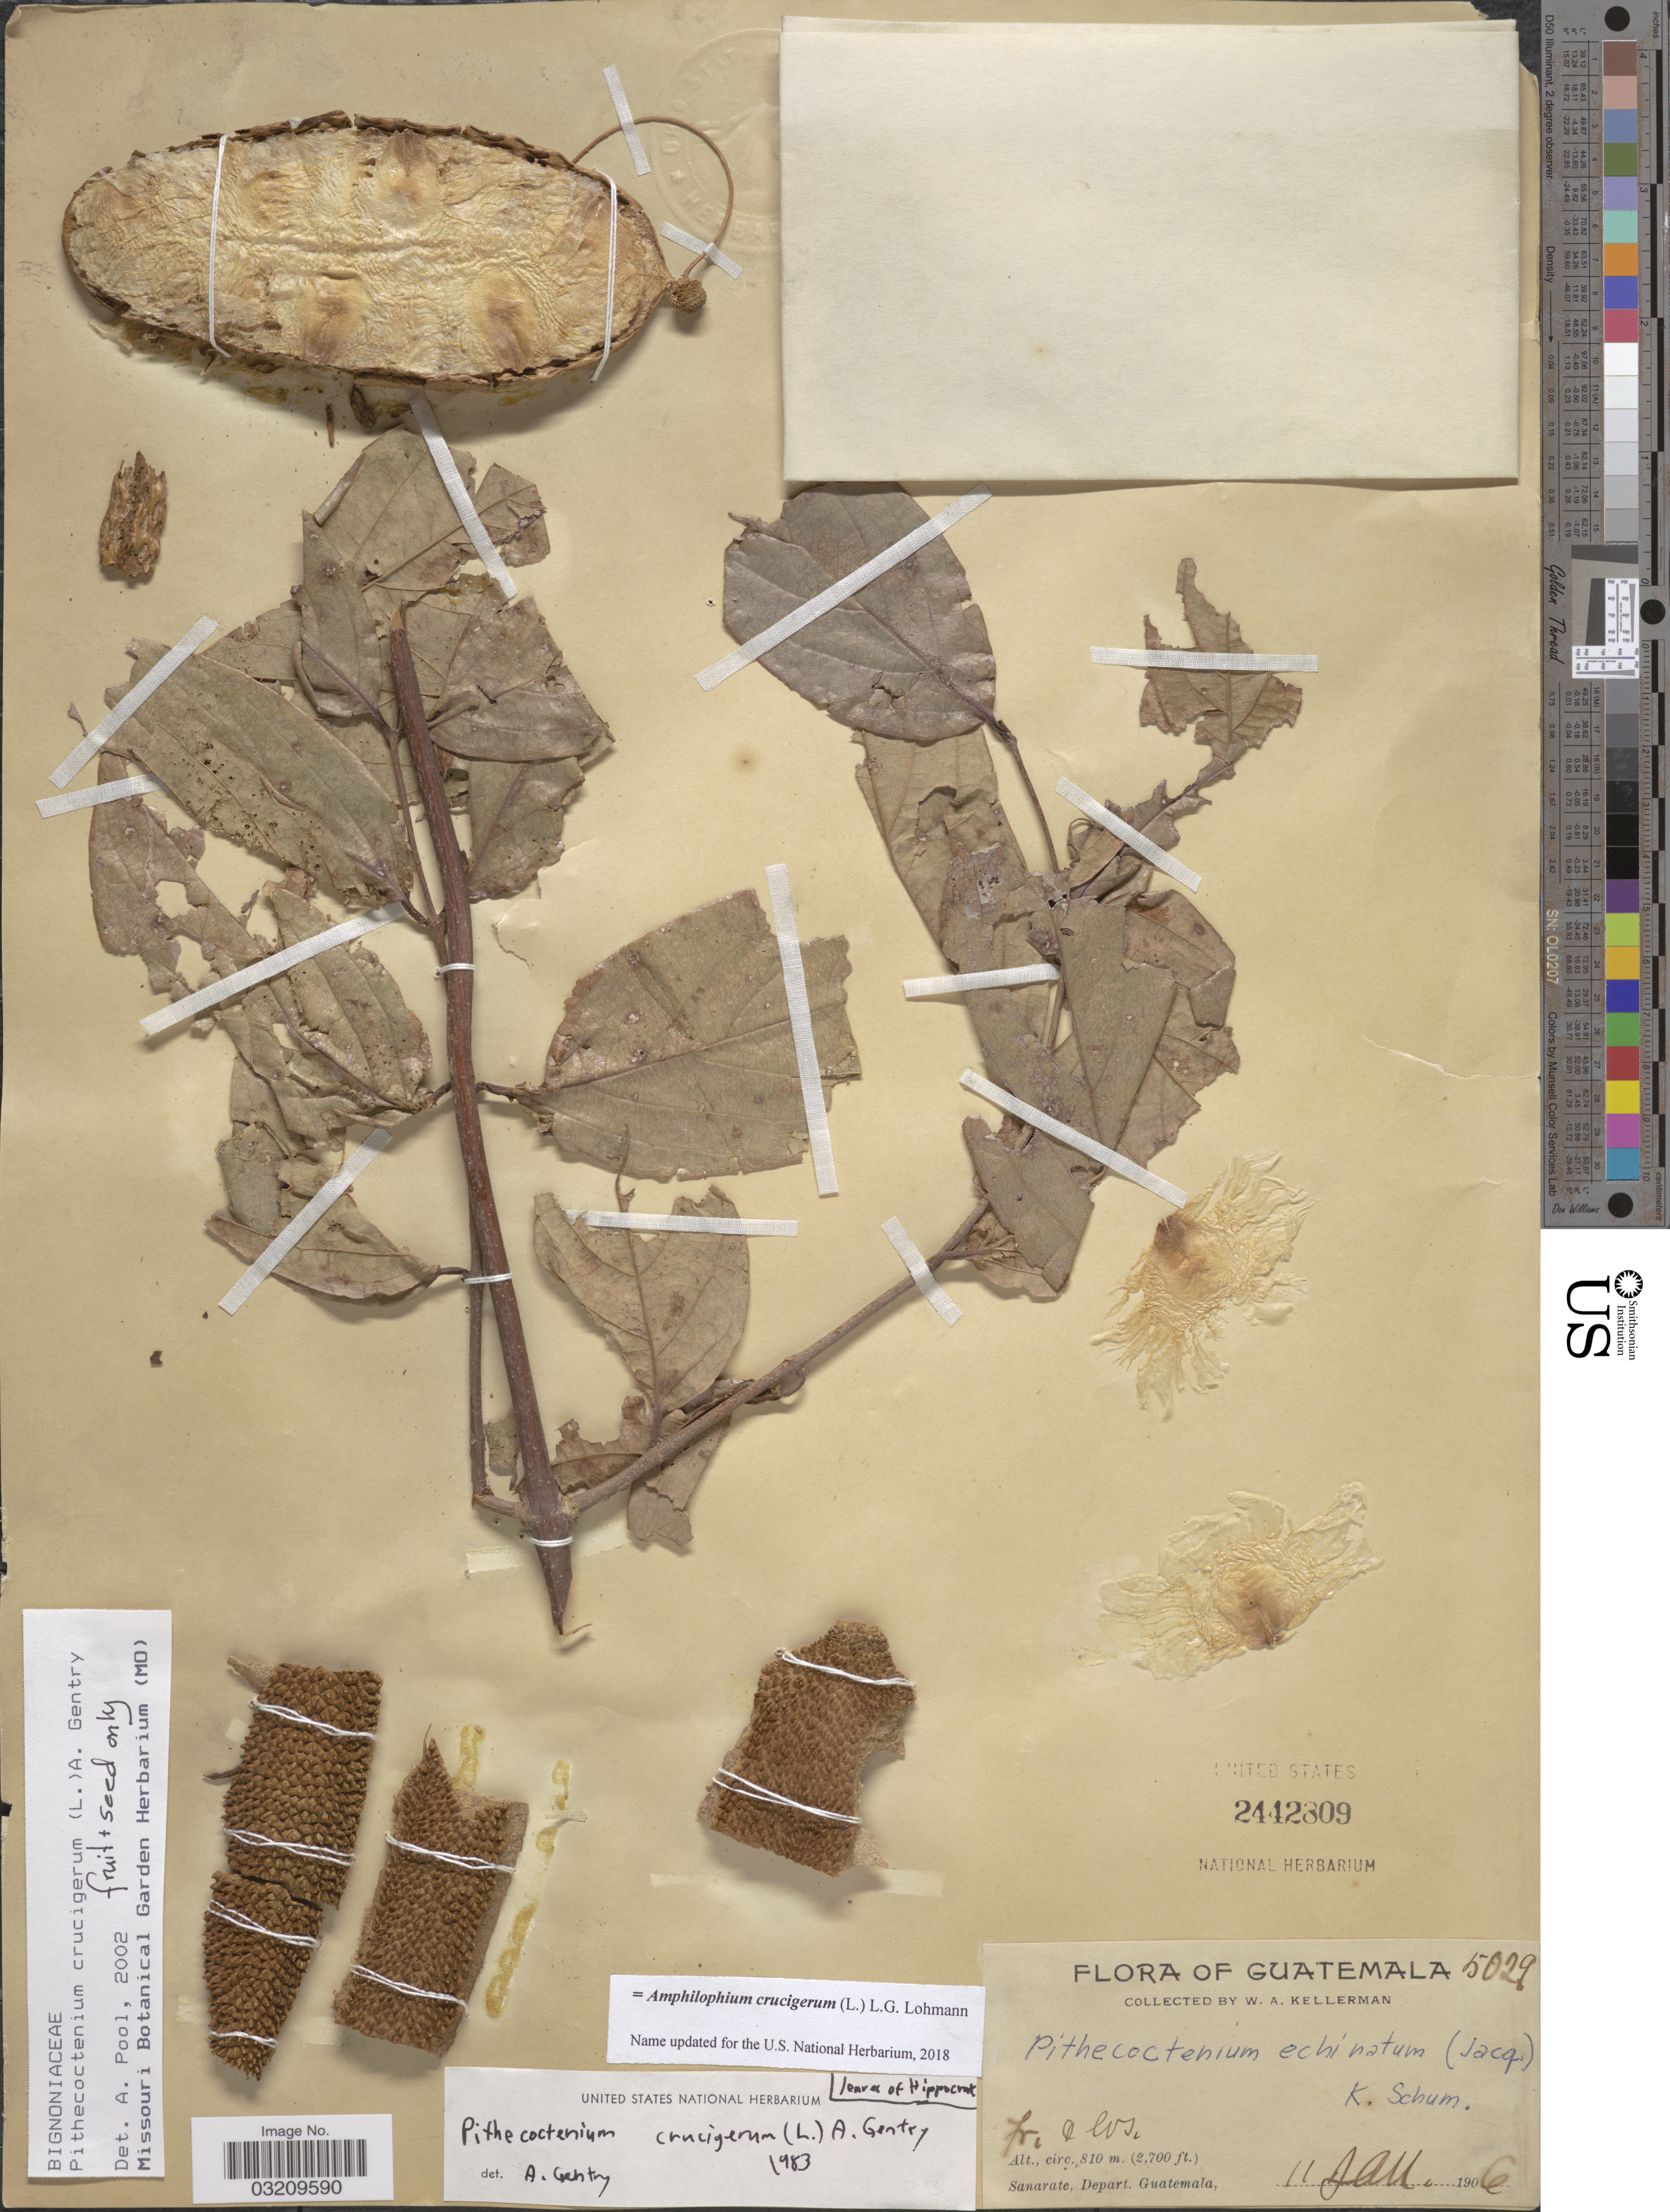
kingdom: Plantae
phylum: Tracheophyta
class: Magnoliopsida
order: Lamiales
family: Bignoniaceae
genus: Amphilophium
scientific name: Amphilophium crucigerum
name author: (L.) L.G. Lohmann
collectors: W. Kellerman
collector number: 5029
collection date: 1906-01-11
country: Guatemala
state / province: Guatemala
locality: Sanarate, Depart. Guatemala.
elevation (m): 810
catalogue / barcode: US 2442809